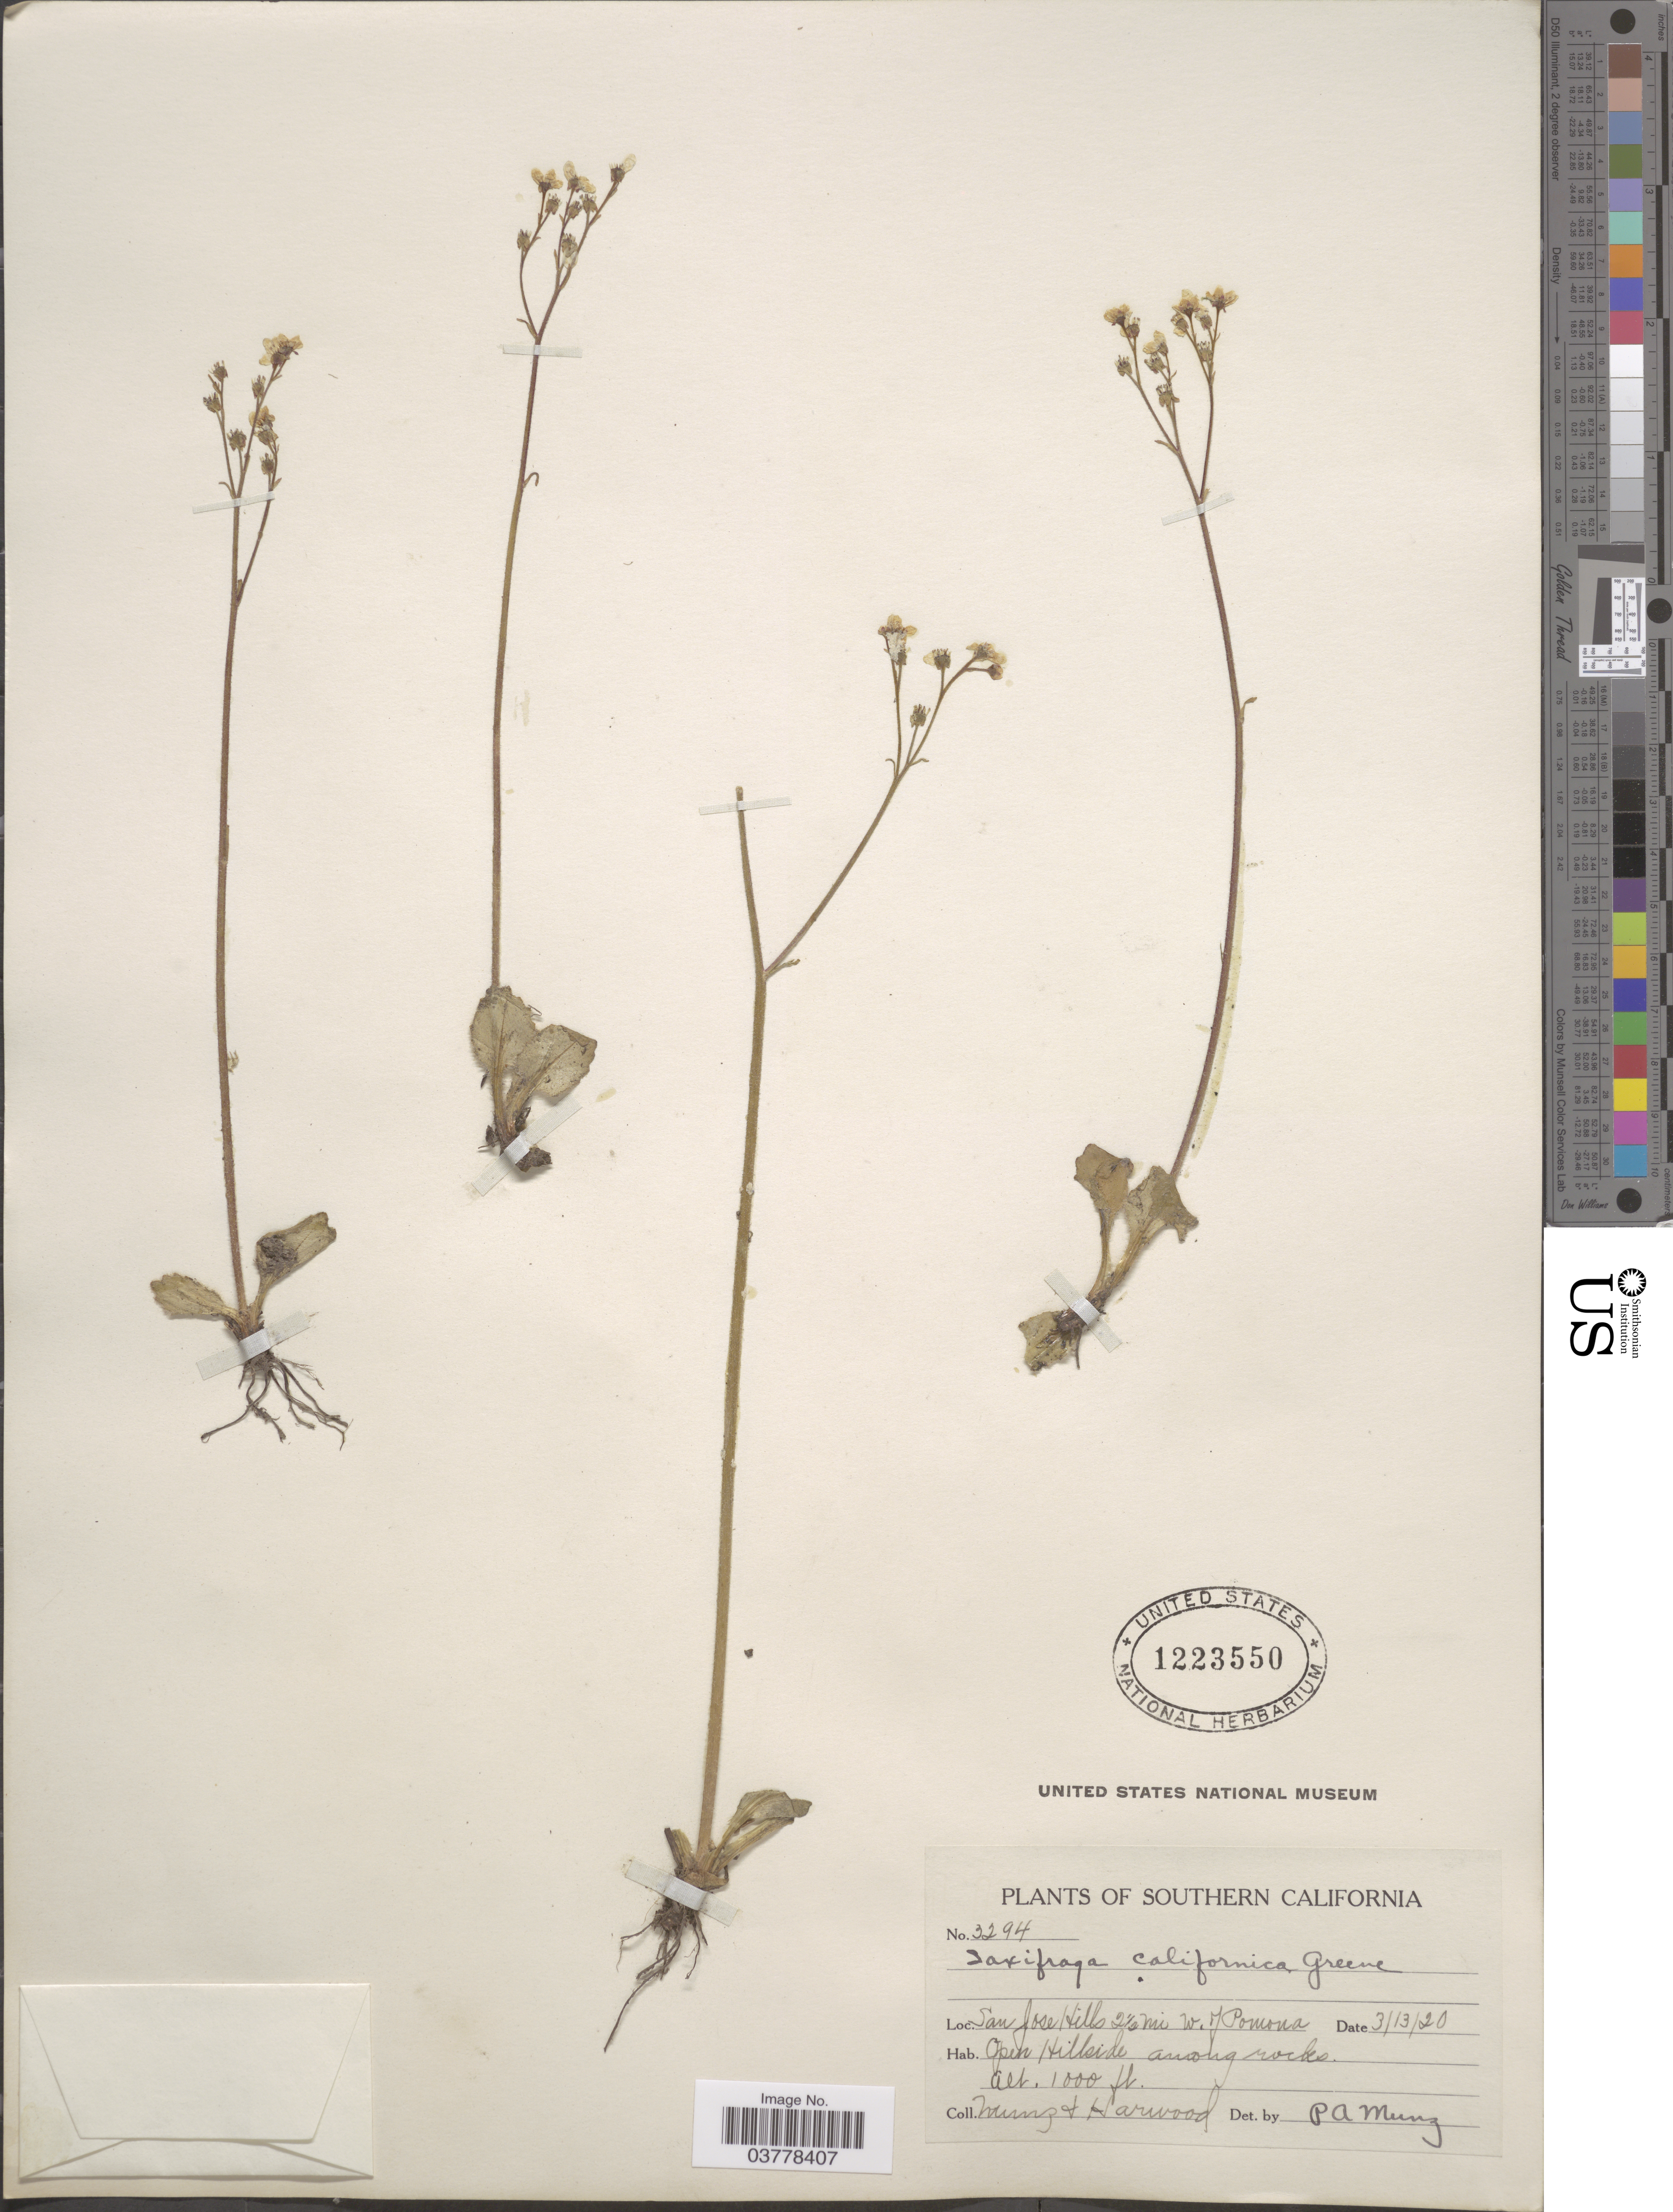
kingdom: Plantae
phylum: Tracheophyta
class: Magnoliopsida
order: Saxifragales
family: Saxifragaceae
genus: Micranthes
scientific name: Micranthes californica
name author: (Greene) Small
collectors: -. Munz & Harwood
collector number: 3294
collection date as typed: Transcribed d/m/y: 13/3/20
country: United States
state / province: California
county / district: Los Angeles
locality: Southern California. San Jose Hills 2½ mi W. of Pomona.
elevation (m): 305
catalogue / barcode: US 1223550